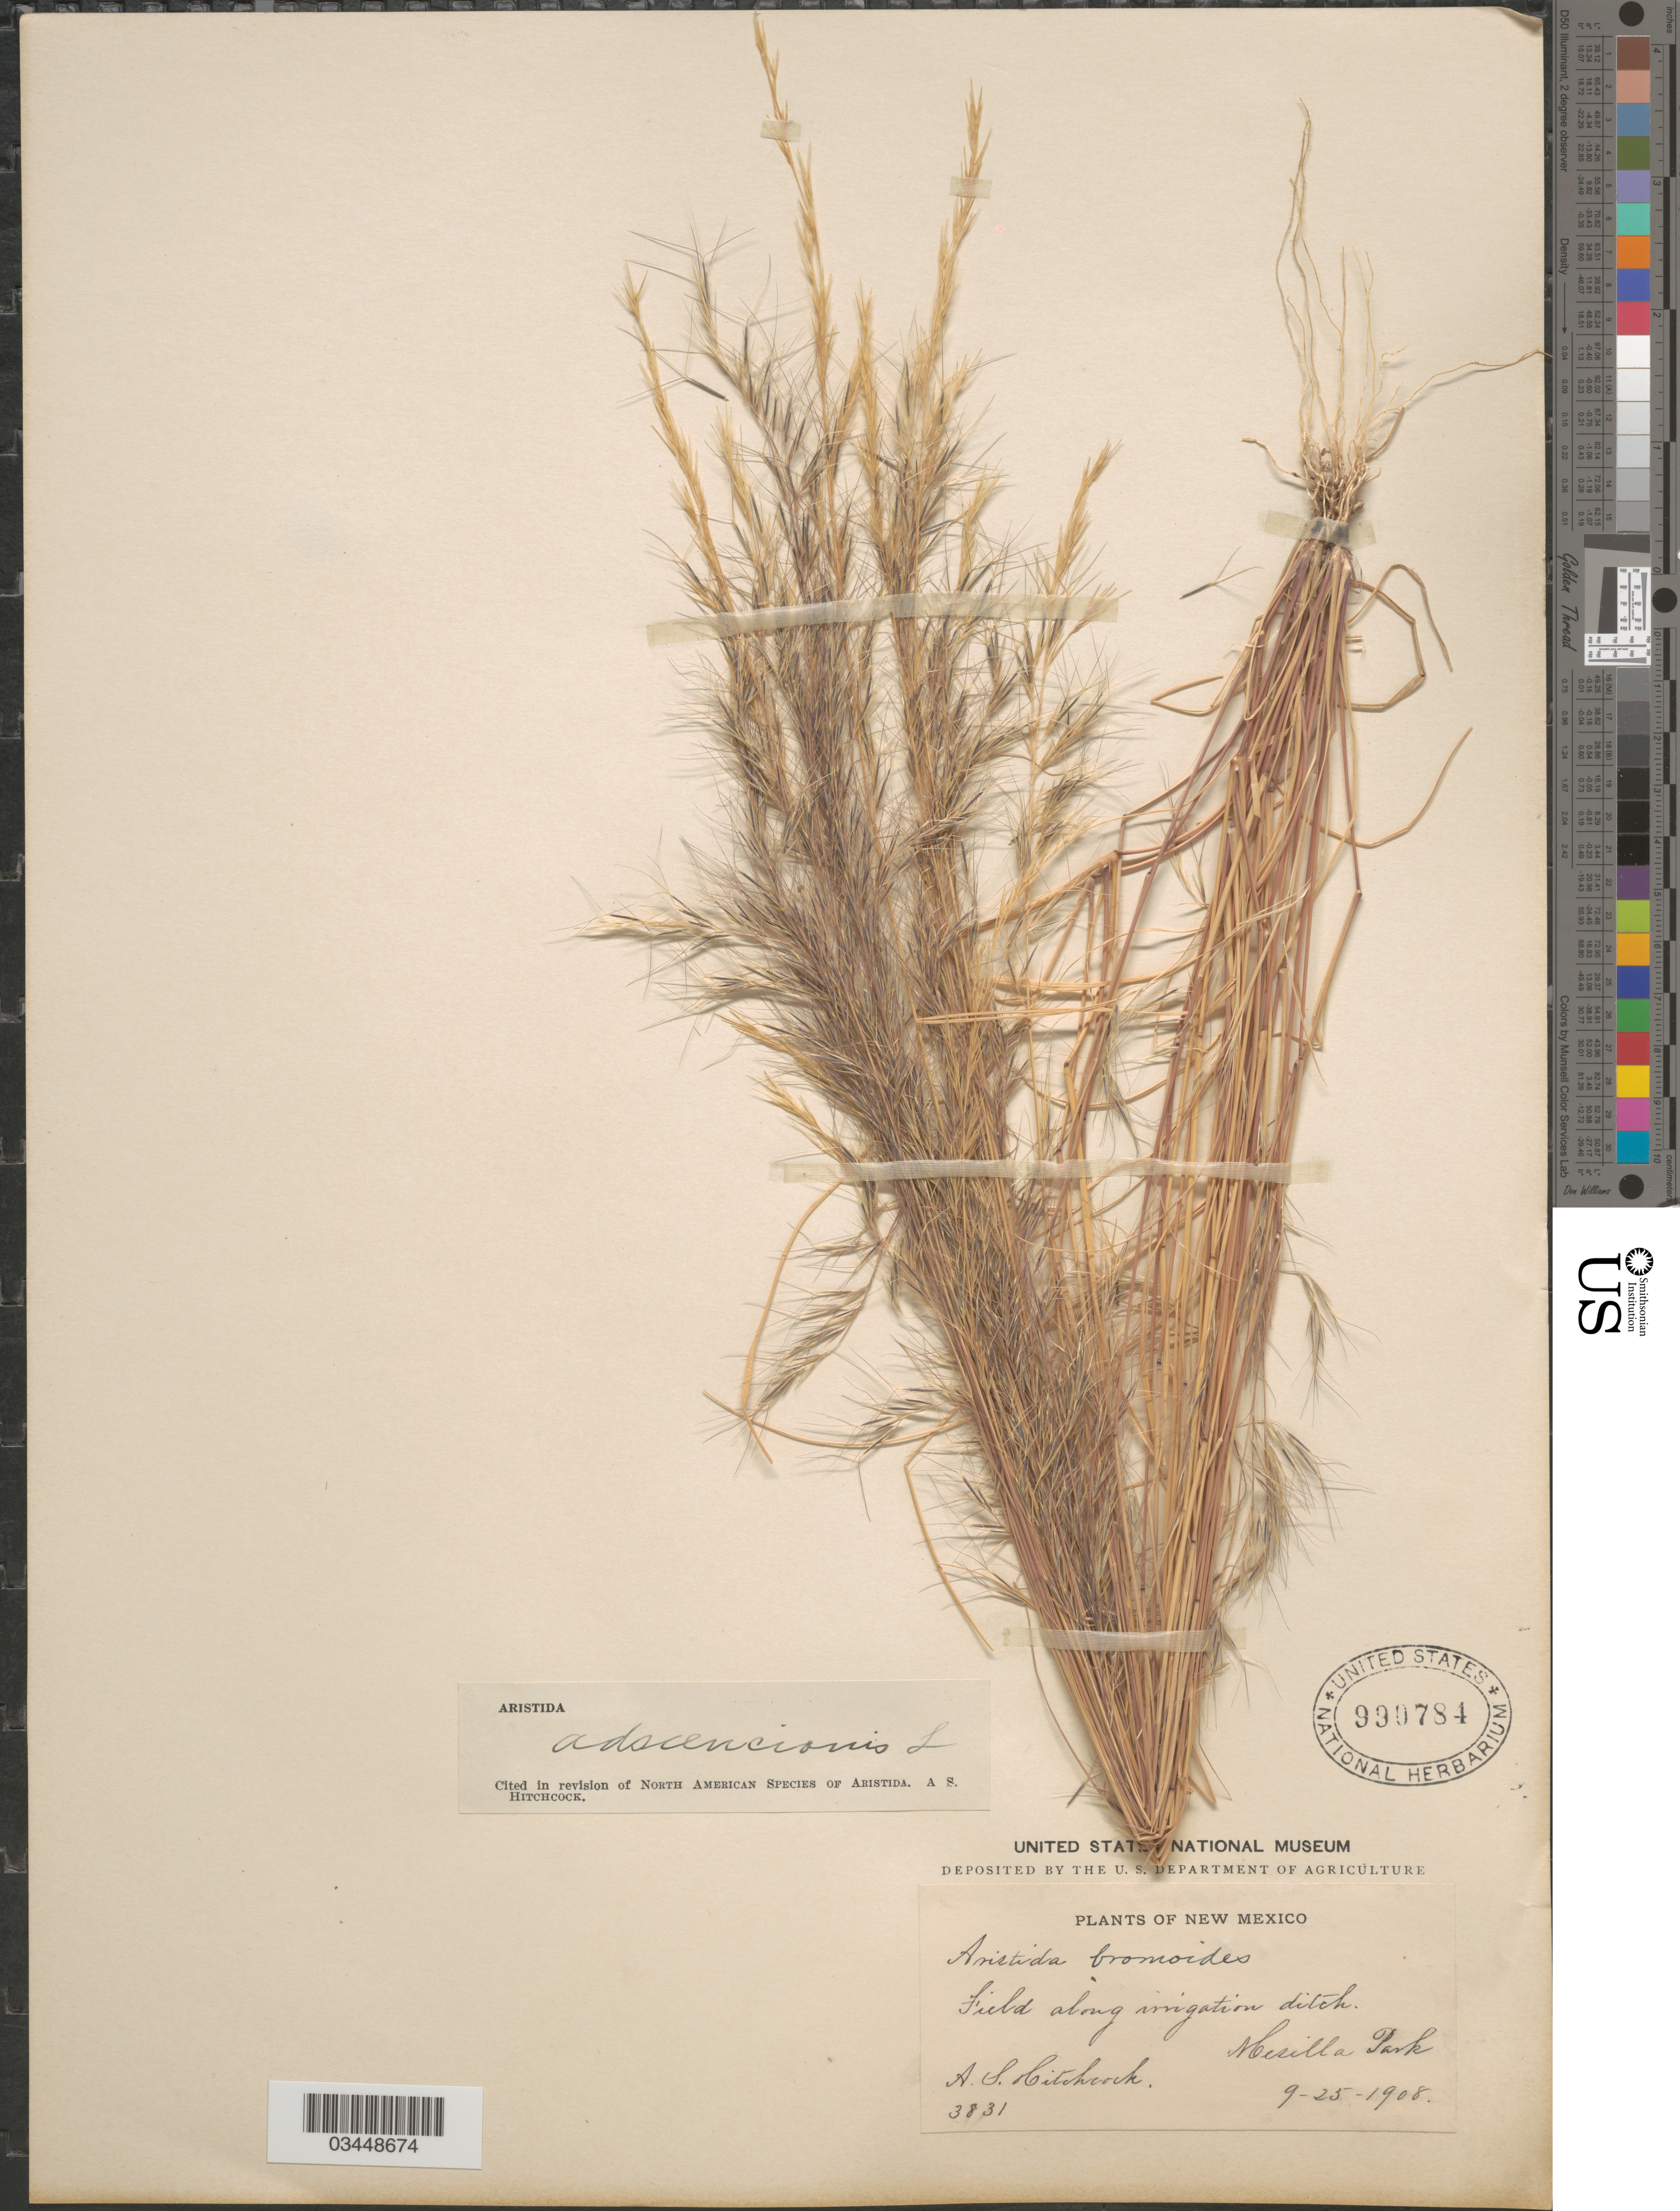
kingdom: Plantae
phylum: Tracheophyta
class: Liliopsida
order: Poales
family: Poaceae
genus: Aristida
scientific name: Aristida adscensionis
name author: L.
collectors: A. S. Hitchcock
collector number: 3831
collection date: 1908-09-25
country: United States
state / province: New Mexico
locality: Mesilla Park.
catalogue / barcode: US 990784